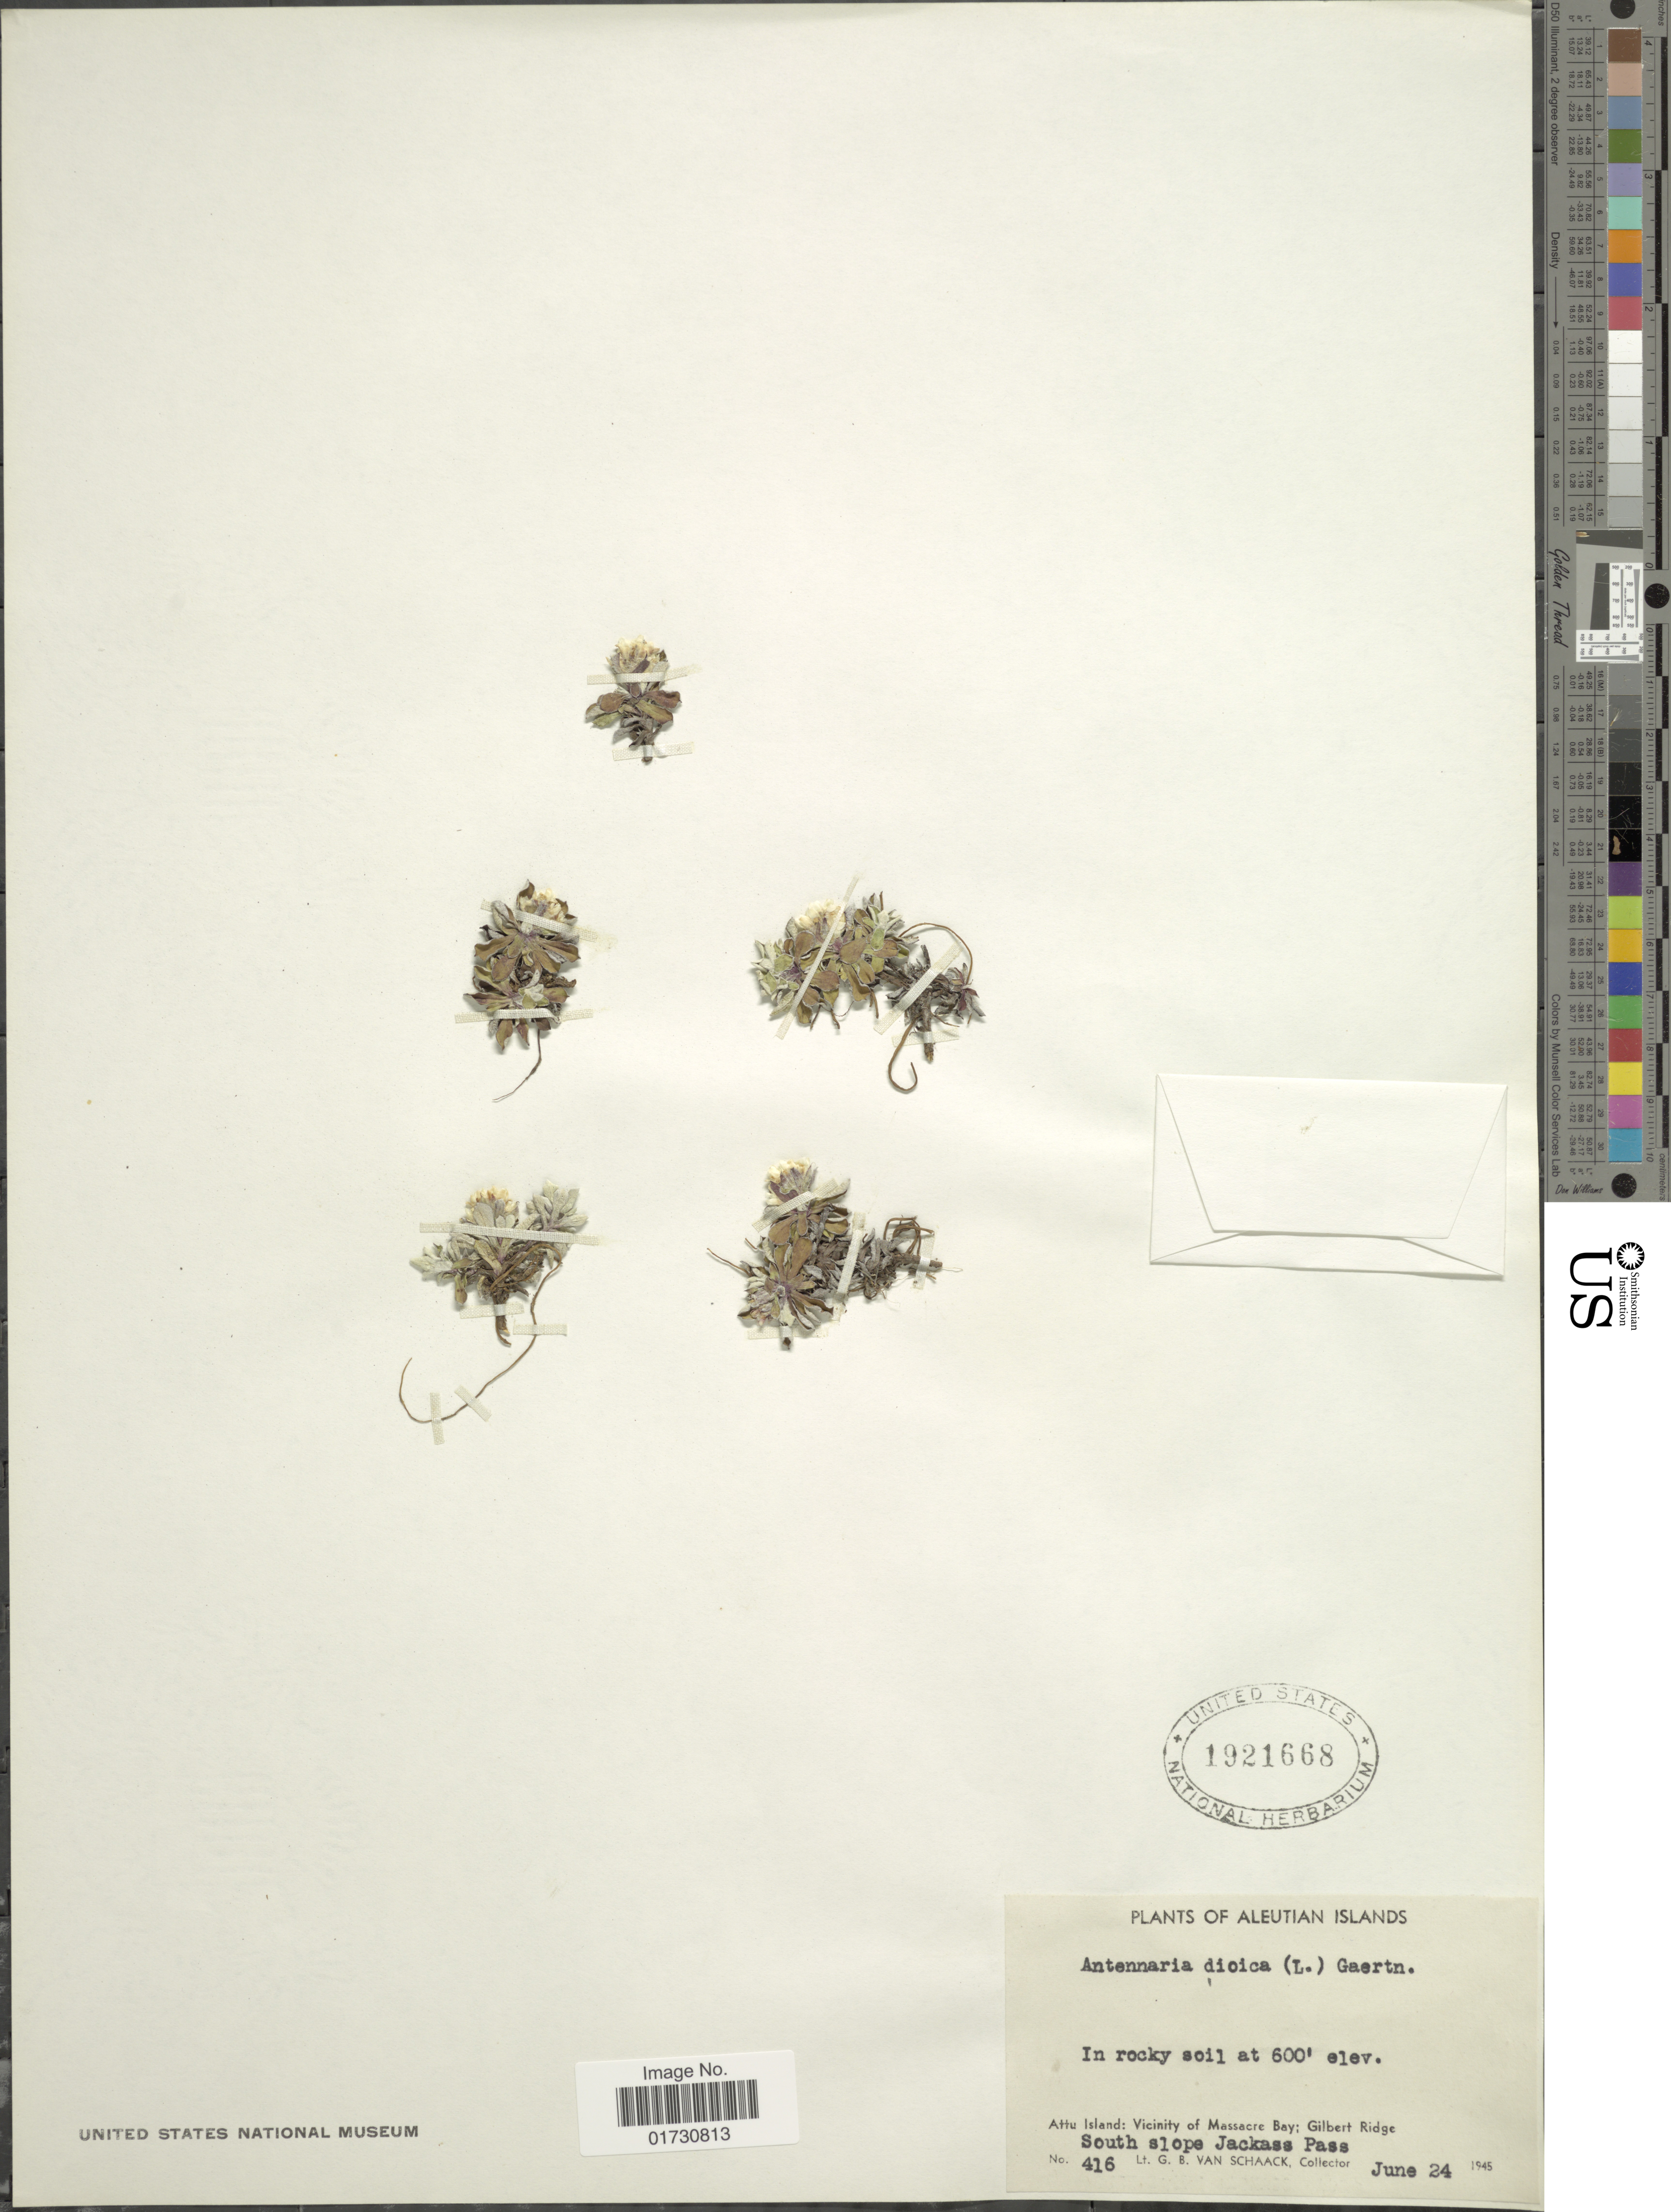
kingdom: Plantae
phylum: Tracheophyta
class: Magnoliopsida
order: Asterales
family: Asteraceae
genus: Antennaria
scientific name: Antennaria dioica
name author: (L.) Gaertn.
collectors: G. Van Schaack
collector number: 416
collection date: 1945-06-24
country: United States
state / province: Alaska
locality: Aleutian Islands, Attu Island: Vicinity of Massacre Bay; Gilbert Ridge, South slope Jackass Pass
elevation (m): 183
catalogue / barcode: US 1921668